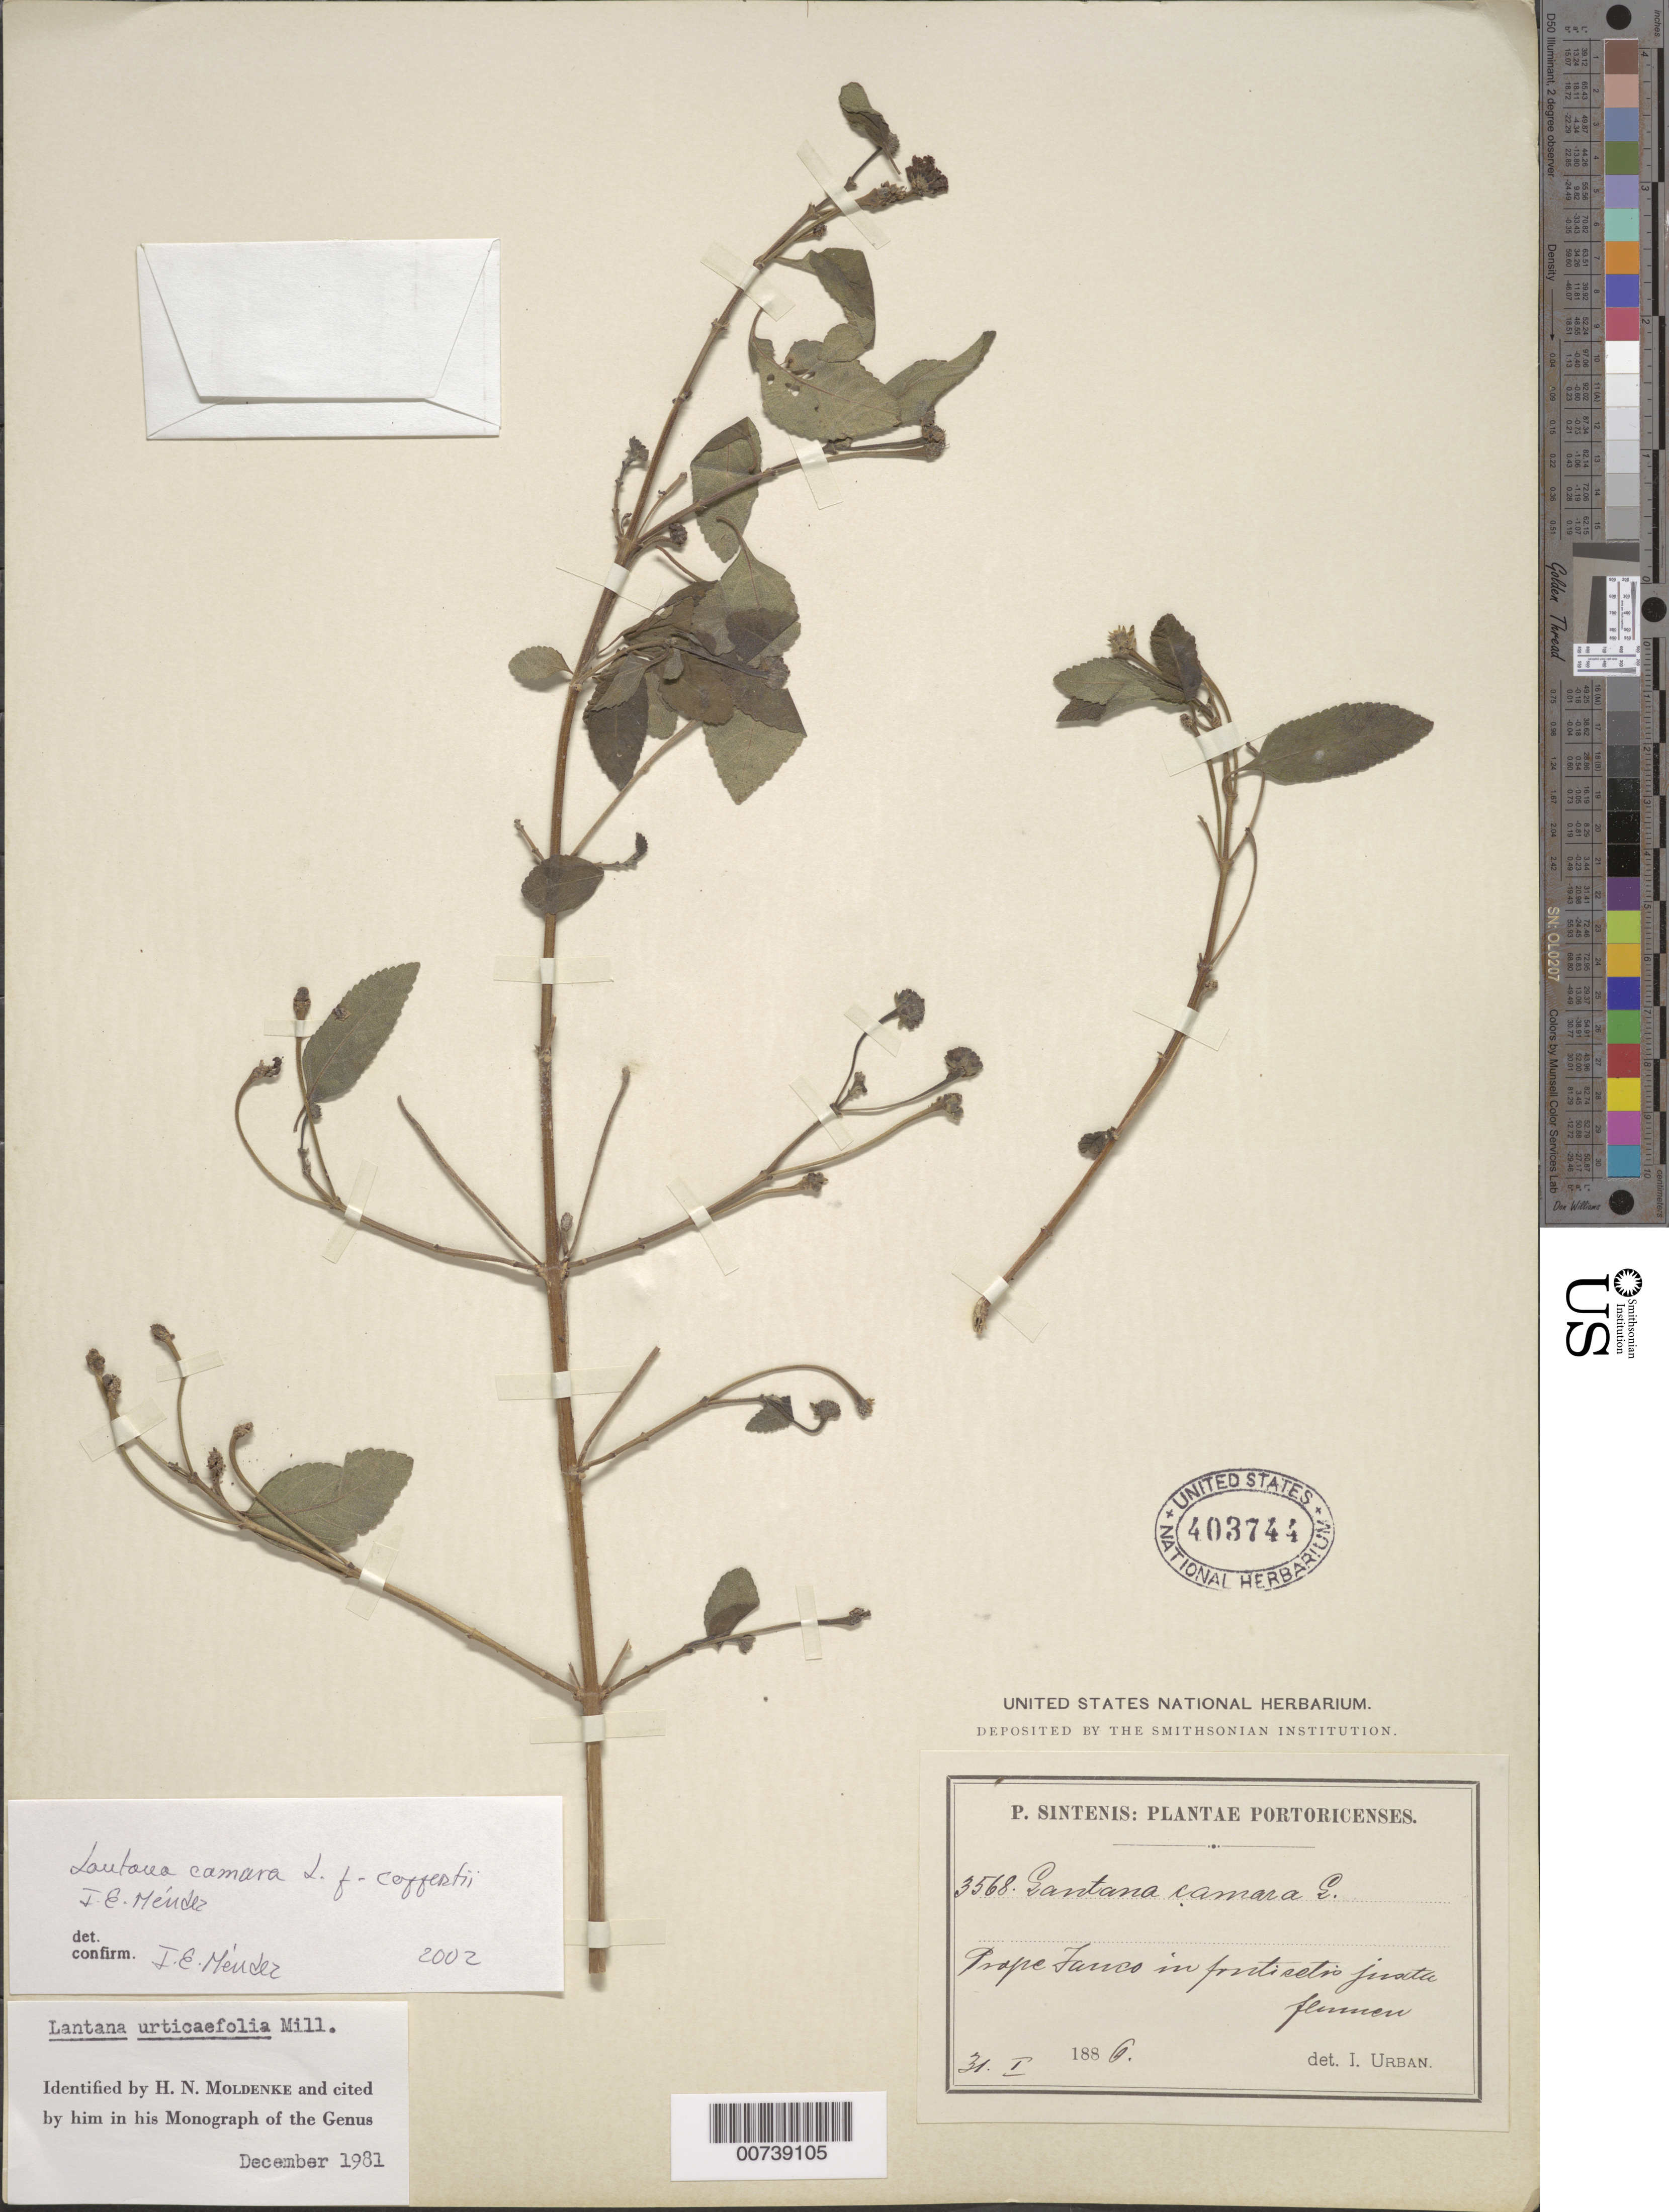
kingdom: Plantae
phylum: Tracheophyta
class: Magnoliopsida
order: Lamiales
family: Verbenaceae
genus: Lantana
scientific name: Lantana camara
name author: L.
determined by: Méndez, Isidro E., (HIPC)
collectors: P. Sintenis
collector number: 3568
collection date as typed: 31 Jan 1886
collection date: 1886-01-31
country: Puerto Rico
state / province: Yauco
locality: Prope Jauco in fruticetis justa flumen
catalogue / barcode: US 403744